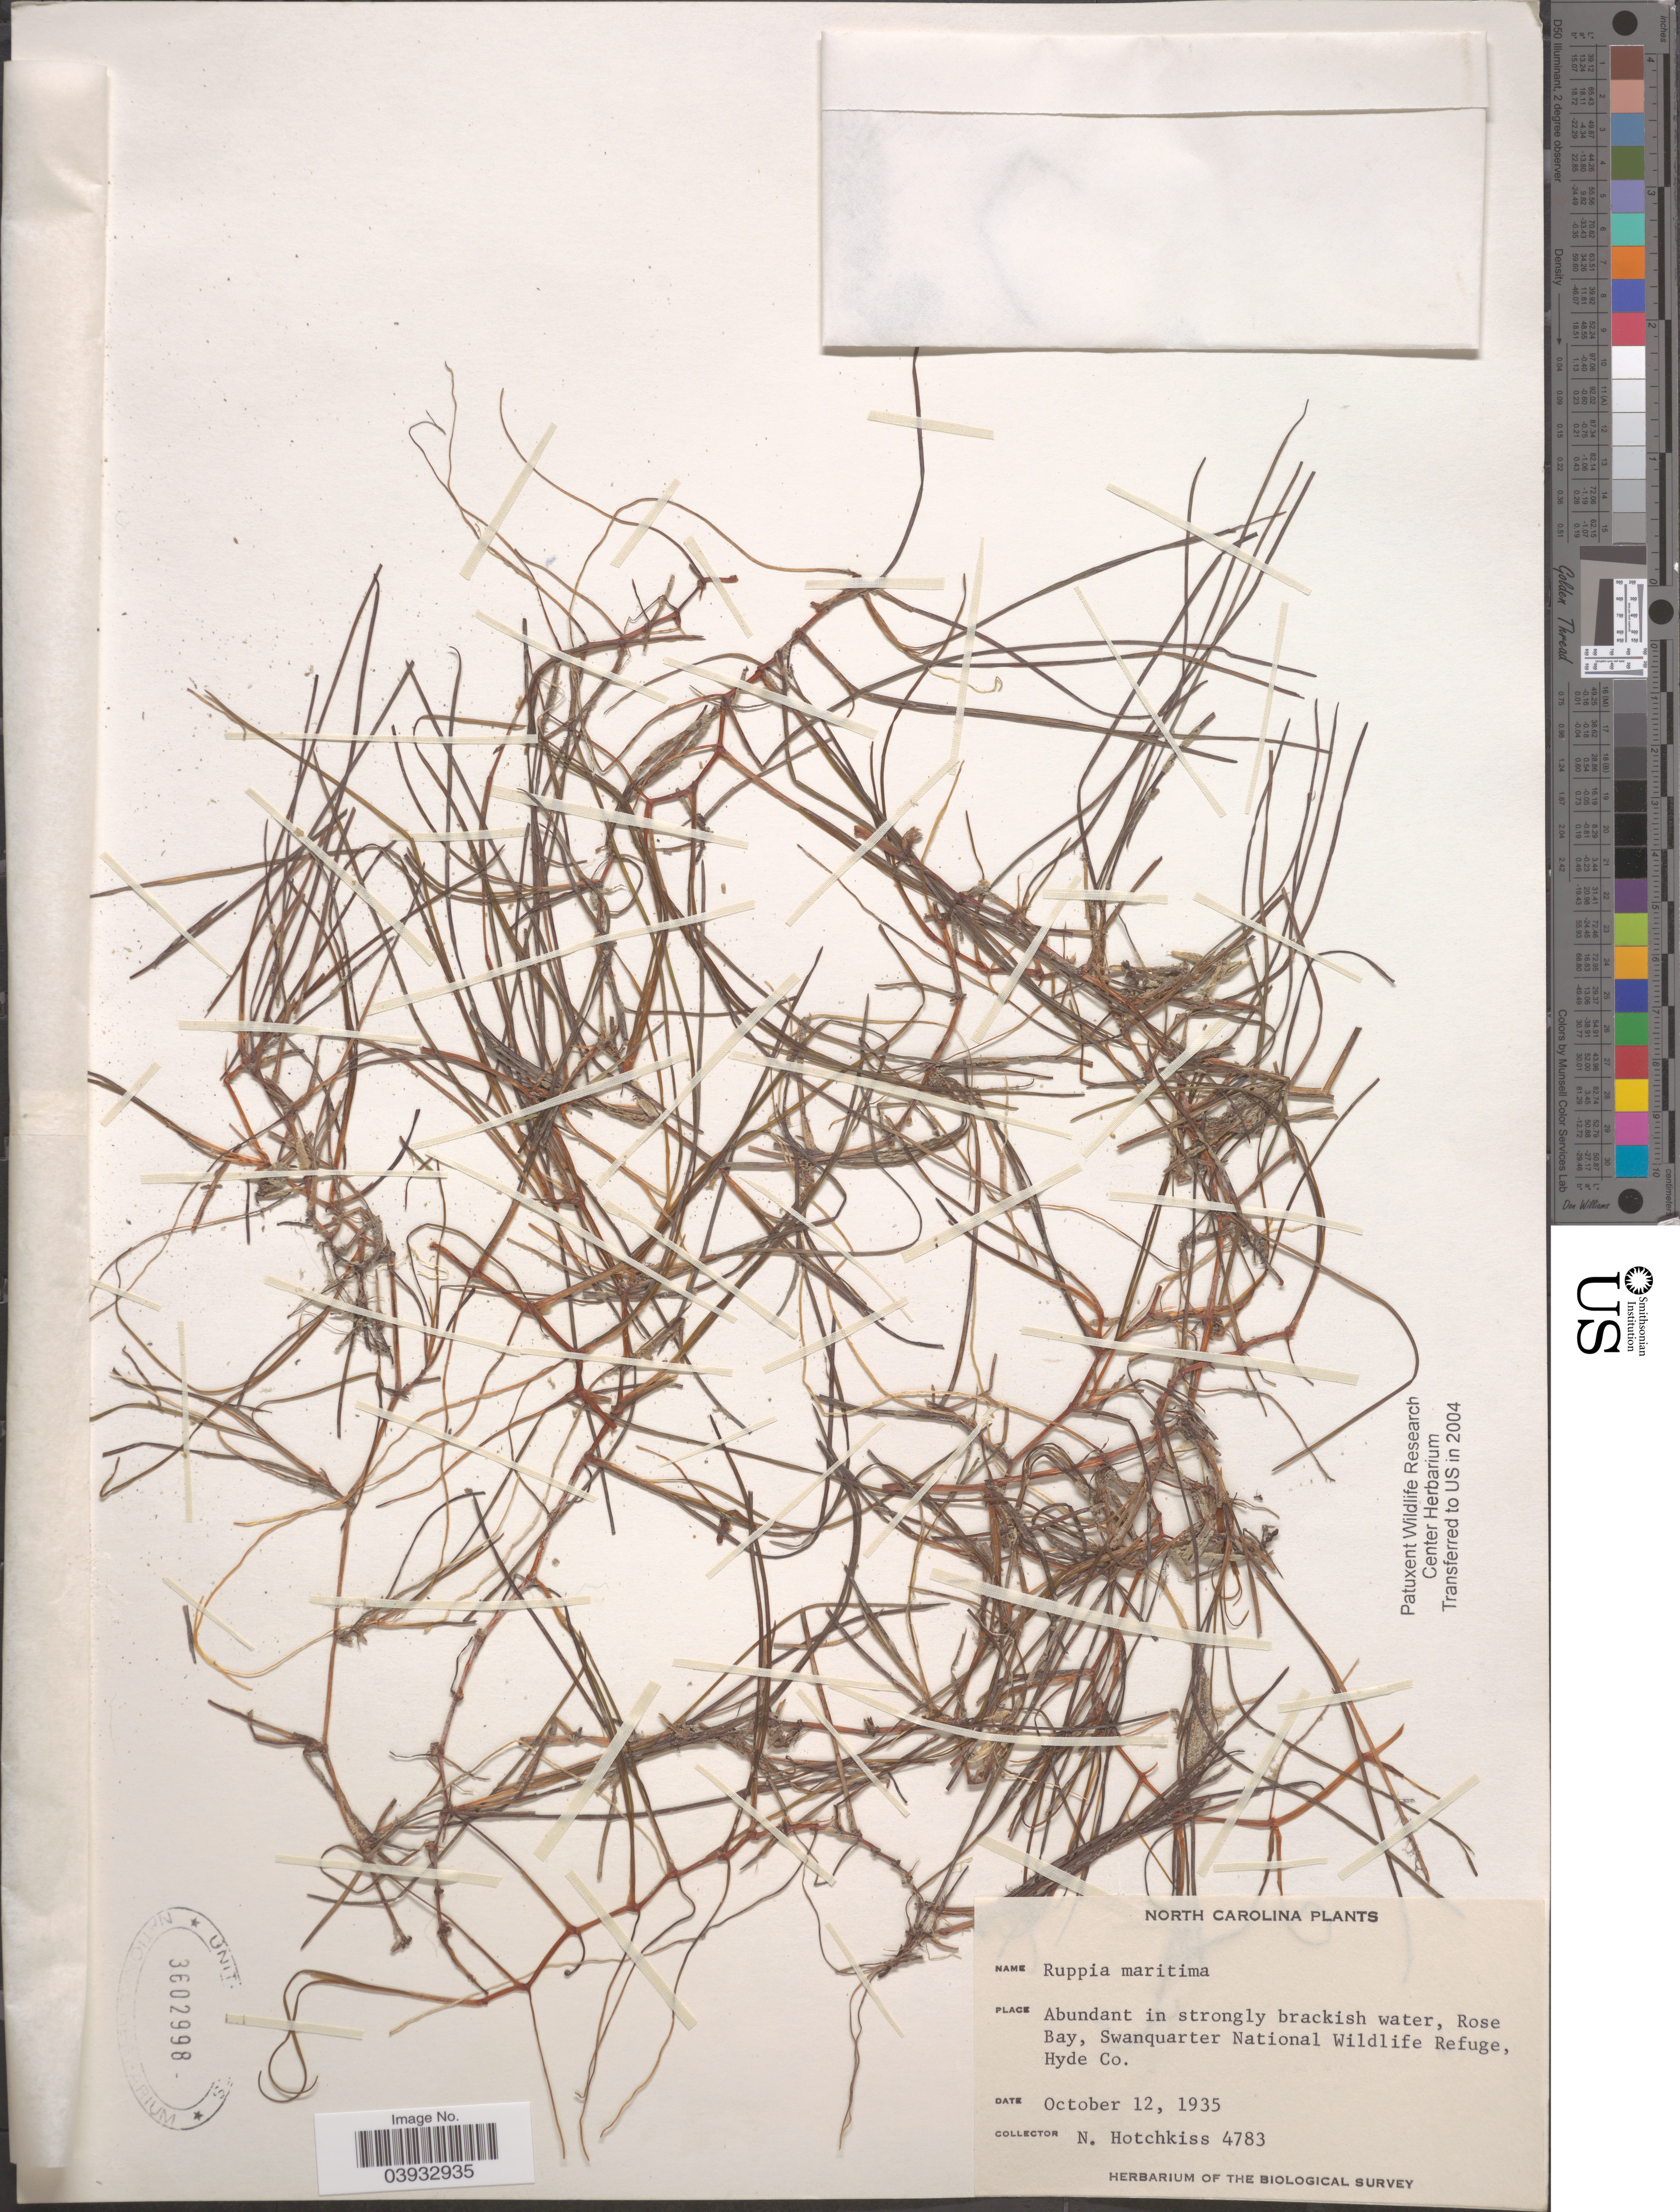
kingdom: Plantae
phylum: Tracheophyta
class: Liliopsida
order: Alismatales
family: Ruppiaceae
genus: Ruppia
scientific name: Ruppia maritima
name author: L.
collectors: N. Hotchkiss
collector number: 4783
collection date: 1935-10-12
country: United States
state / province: North Carolina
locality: Rose Bay, Swanquarter National Wildlife Refuge, Hyde Co.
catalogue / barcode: US 3602998